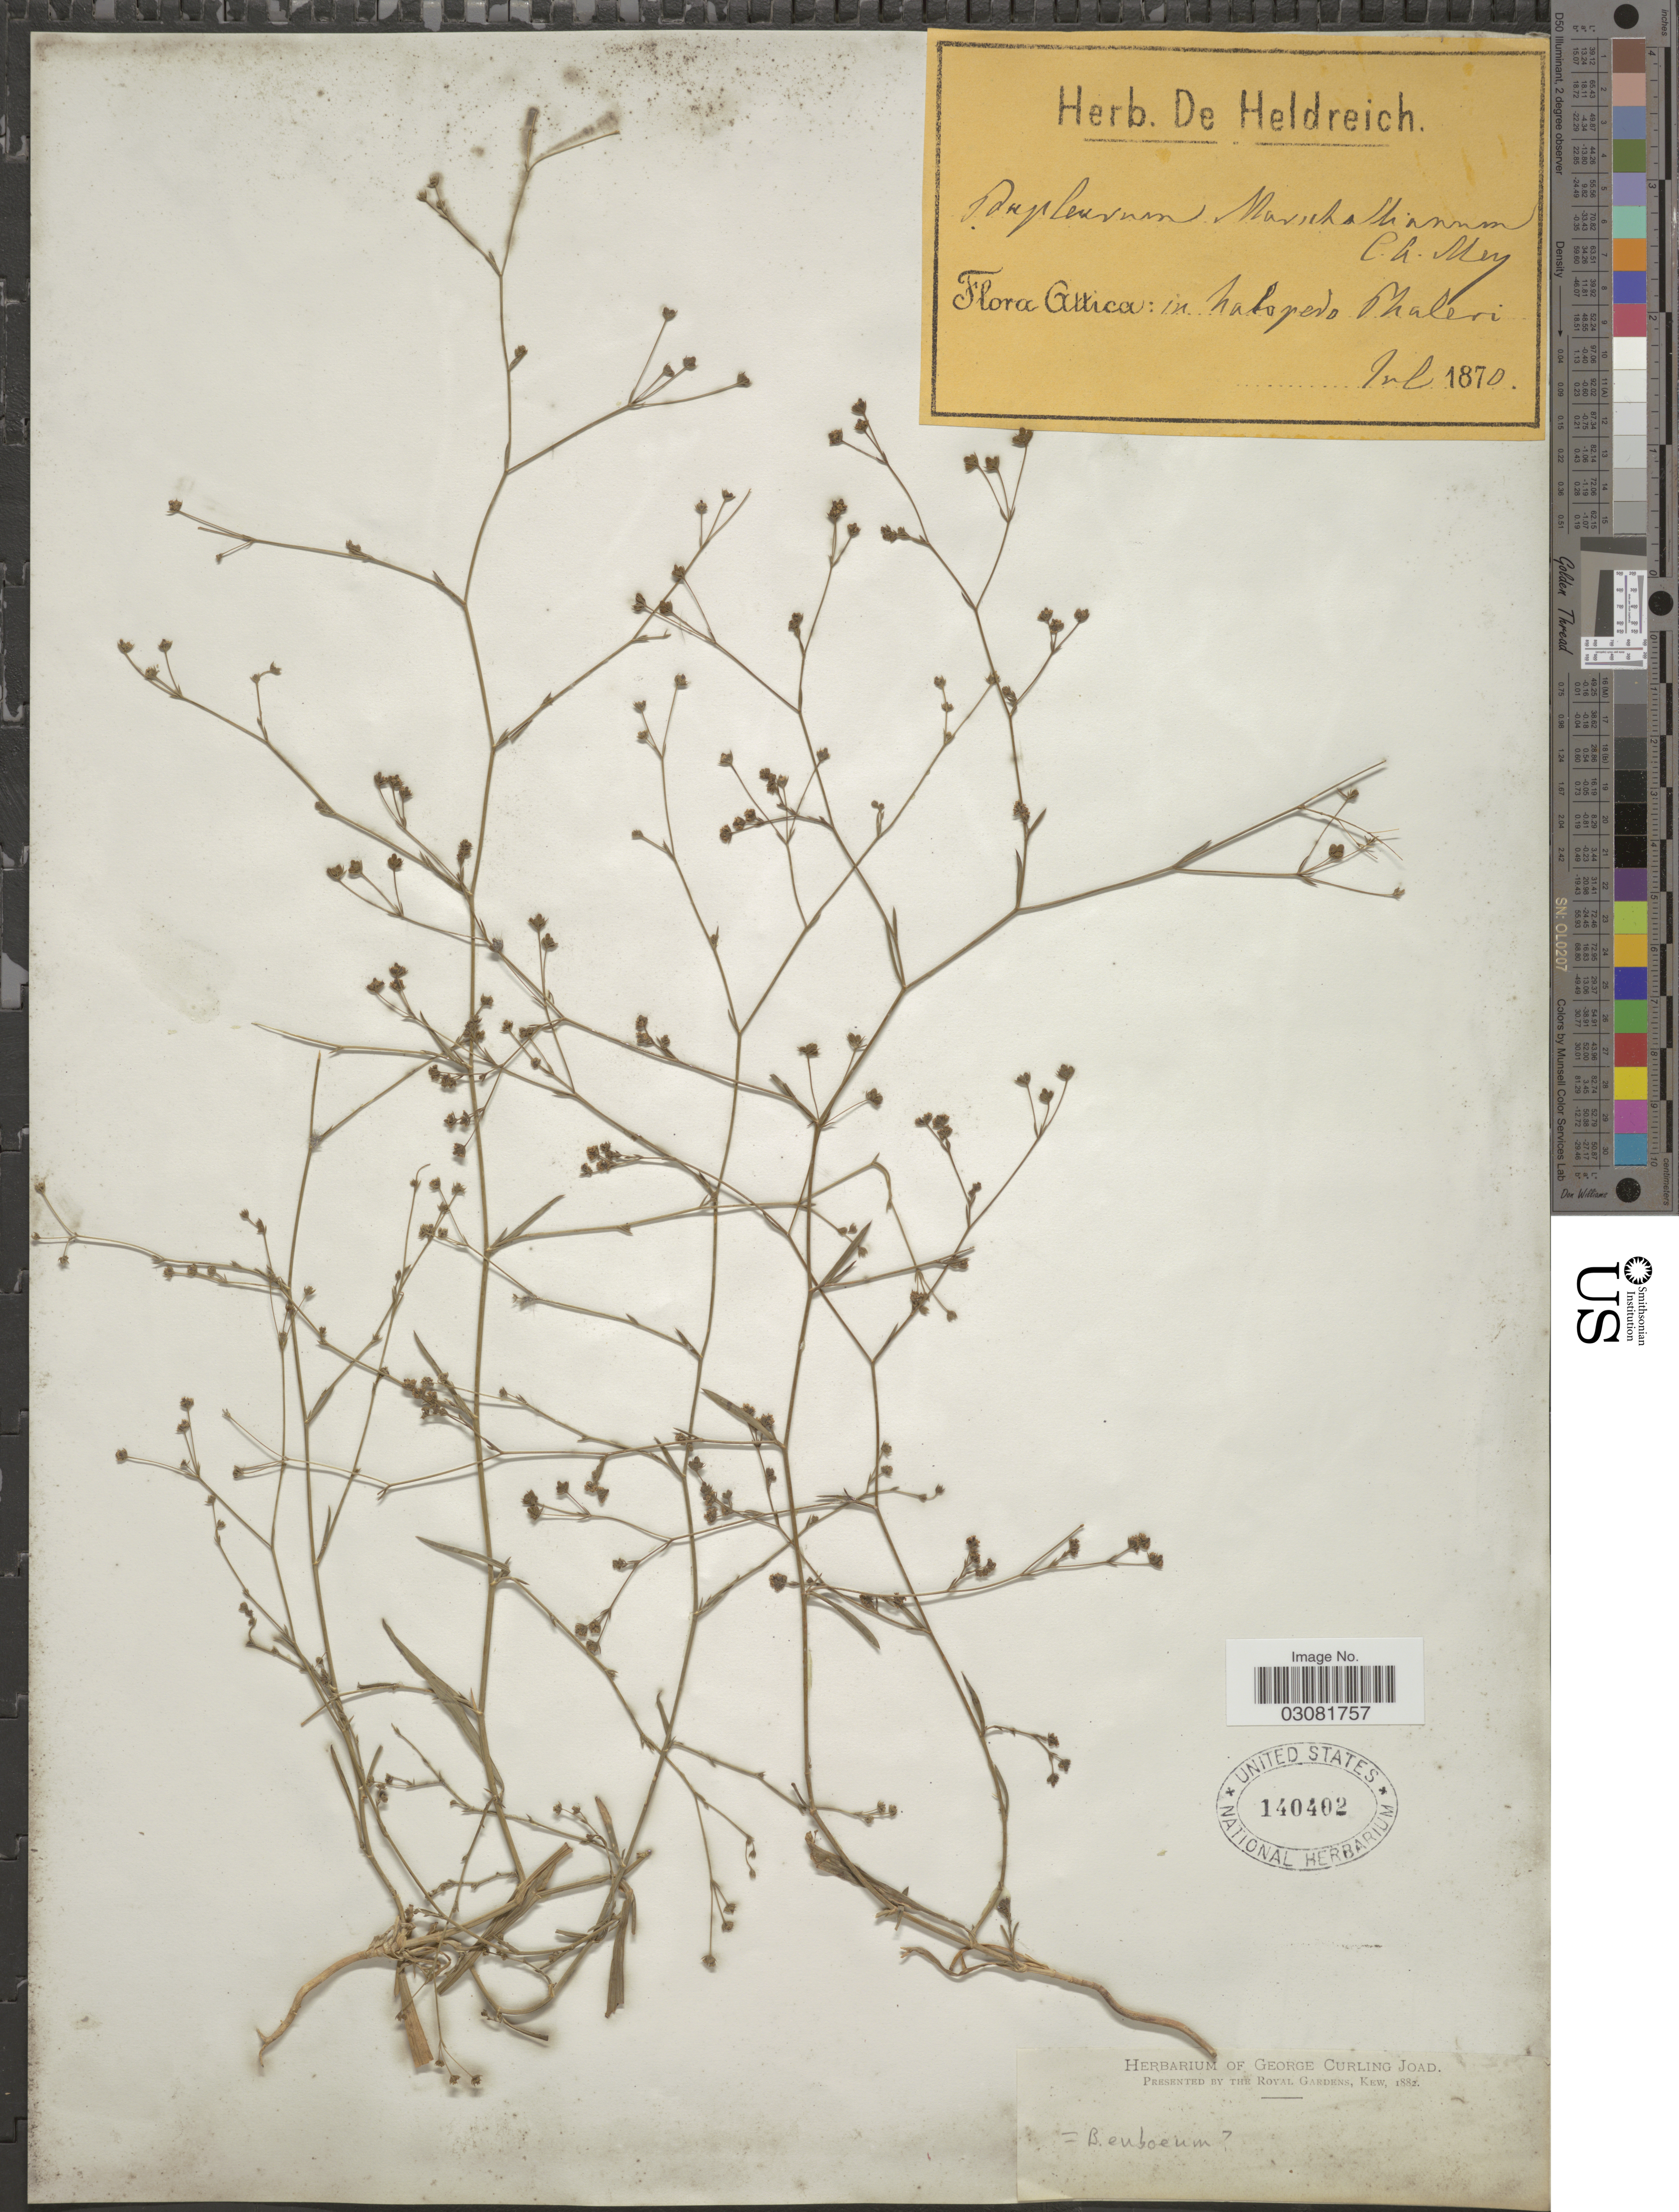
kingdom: Plantae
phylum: Tracheophyta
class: Magnoliopsida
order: Apiales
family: Apiaceae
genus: Bupleurum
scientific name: Bupleurum euboeum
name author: Beauverd & Topali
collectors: ex herb. De Heldreich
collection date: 1870-07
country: Greece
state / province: Attica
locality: In halipedo Phaleri.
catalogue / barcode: US 140402